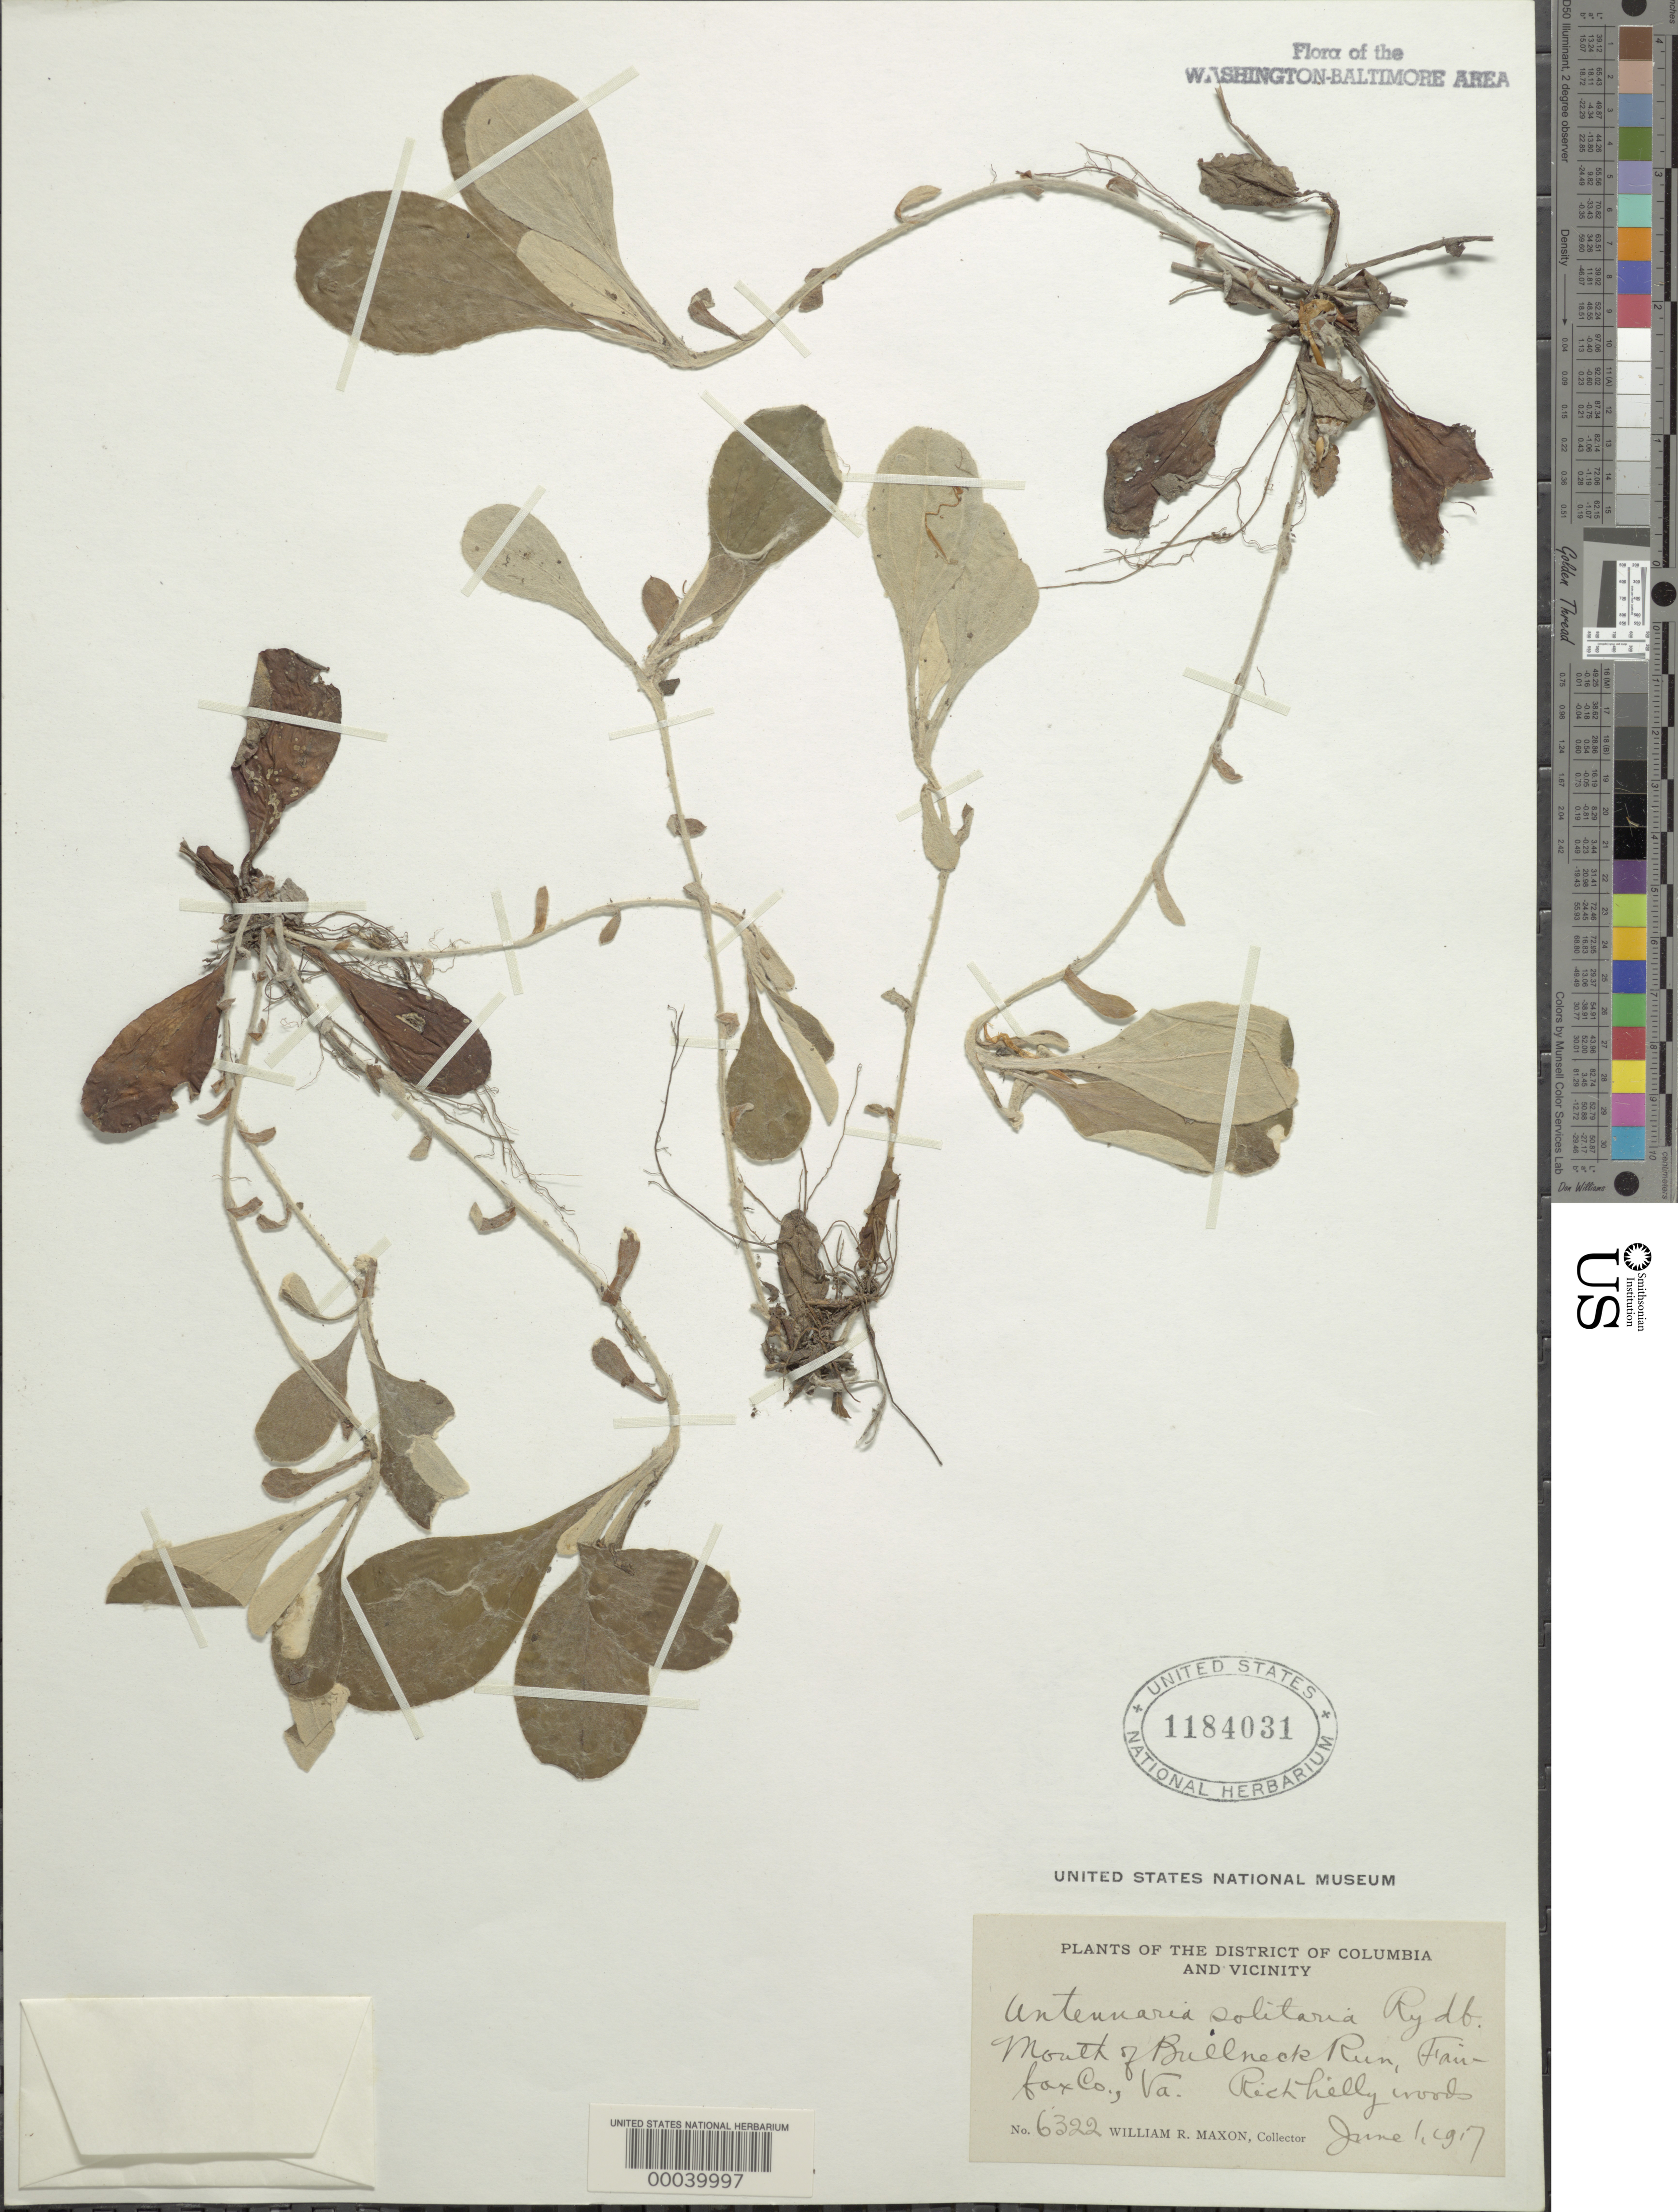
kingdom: Plantae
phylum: Tracheophyta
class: Magnoliopsida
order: Asterales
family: Asteraceae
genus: Antennaria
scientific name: Antennaria solitaria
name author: Rydb.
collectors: W. R. Maxon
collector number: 6322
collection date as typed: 01 Jun 1917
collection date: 1917-06-01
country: United States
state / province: Virginia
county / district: Fairfax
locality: Bullneck Run Mouth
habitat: Rich hilly woods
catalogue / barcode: US 1184031